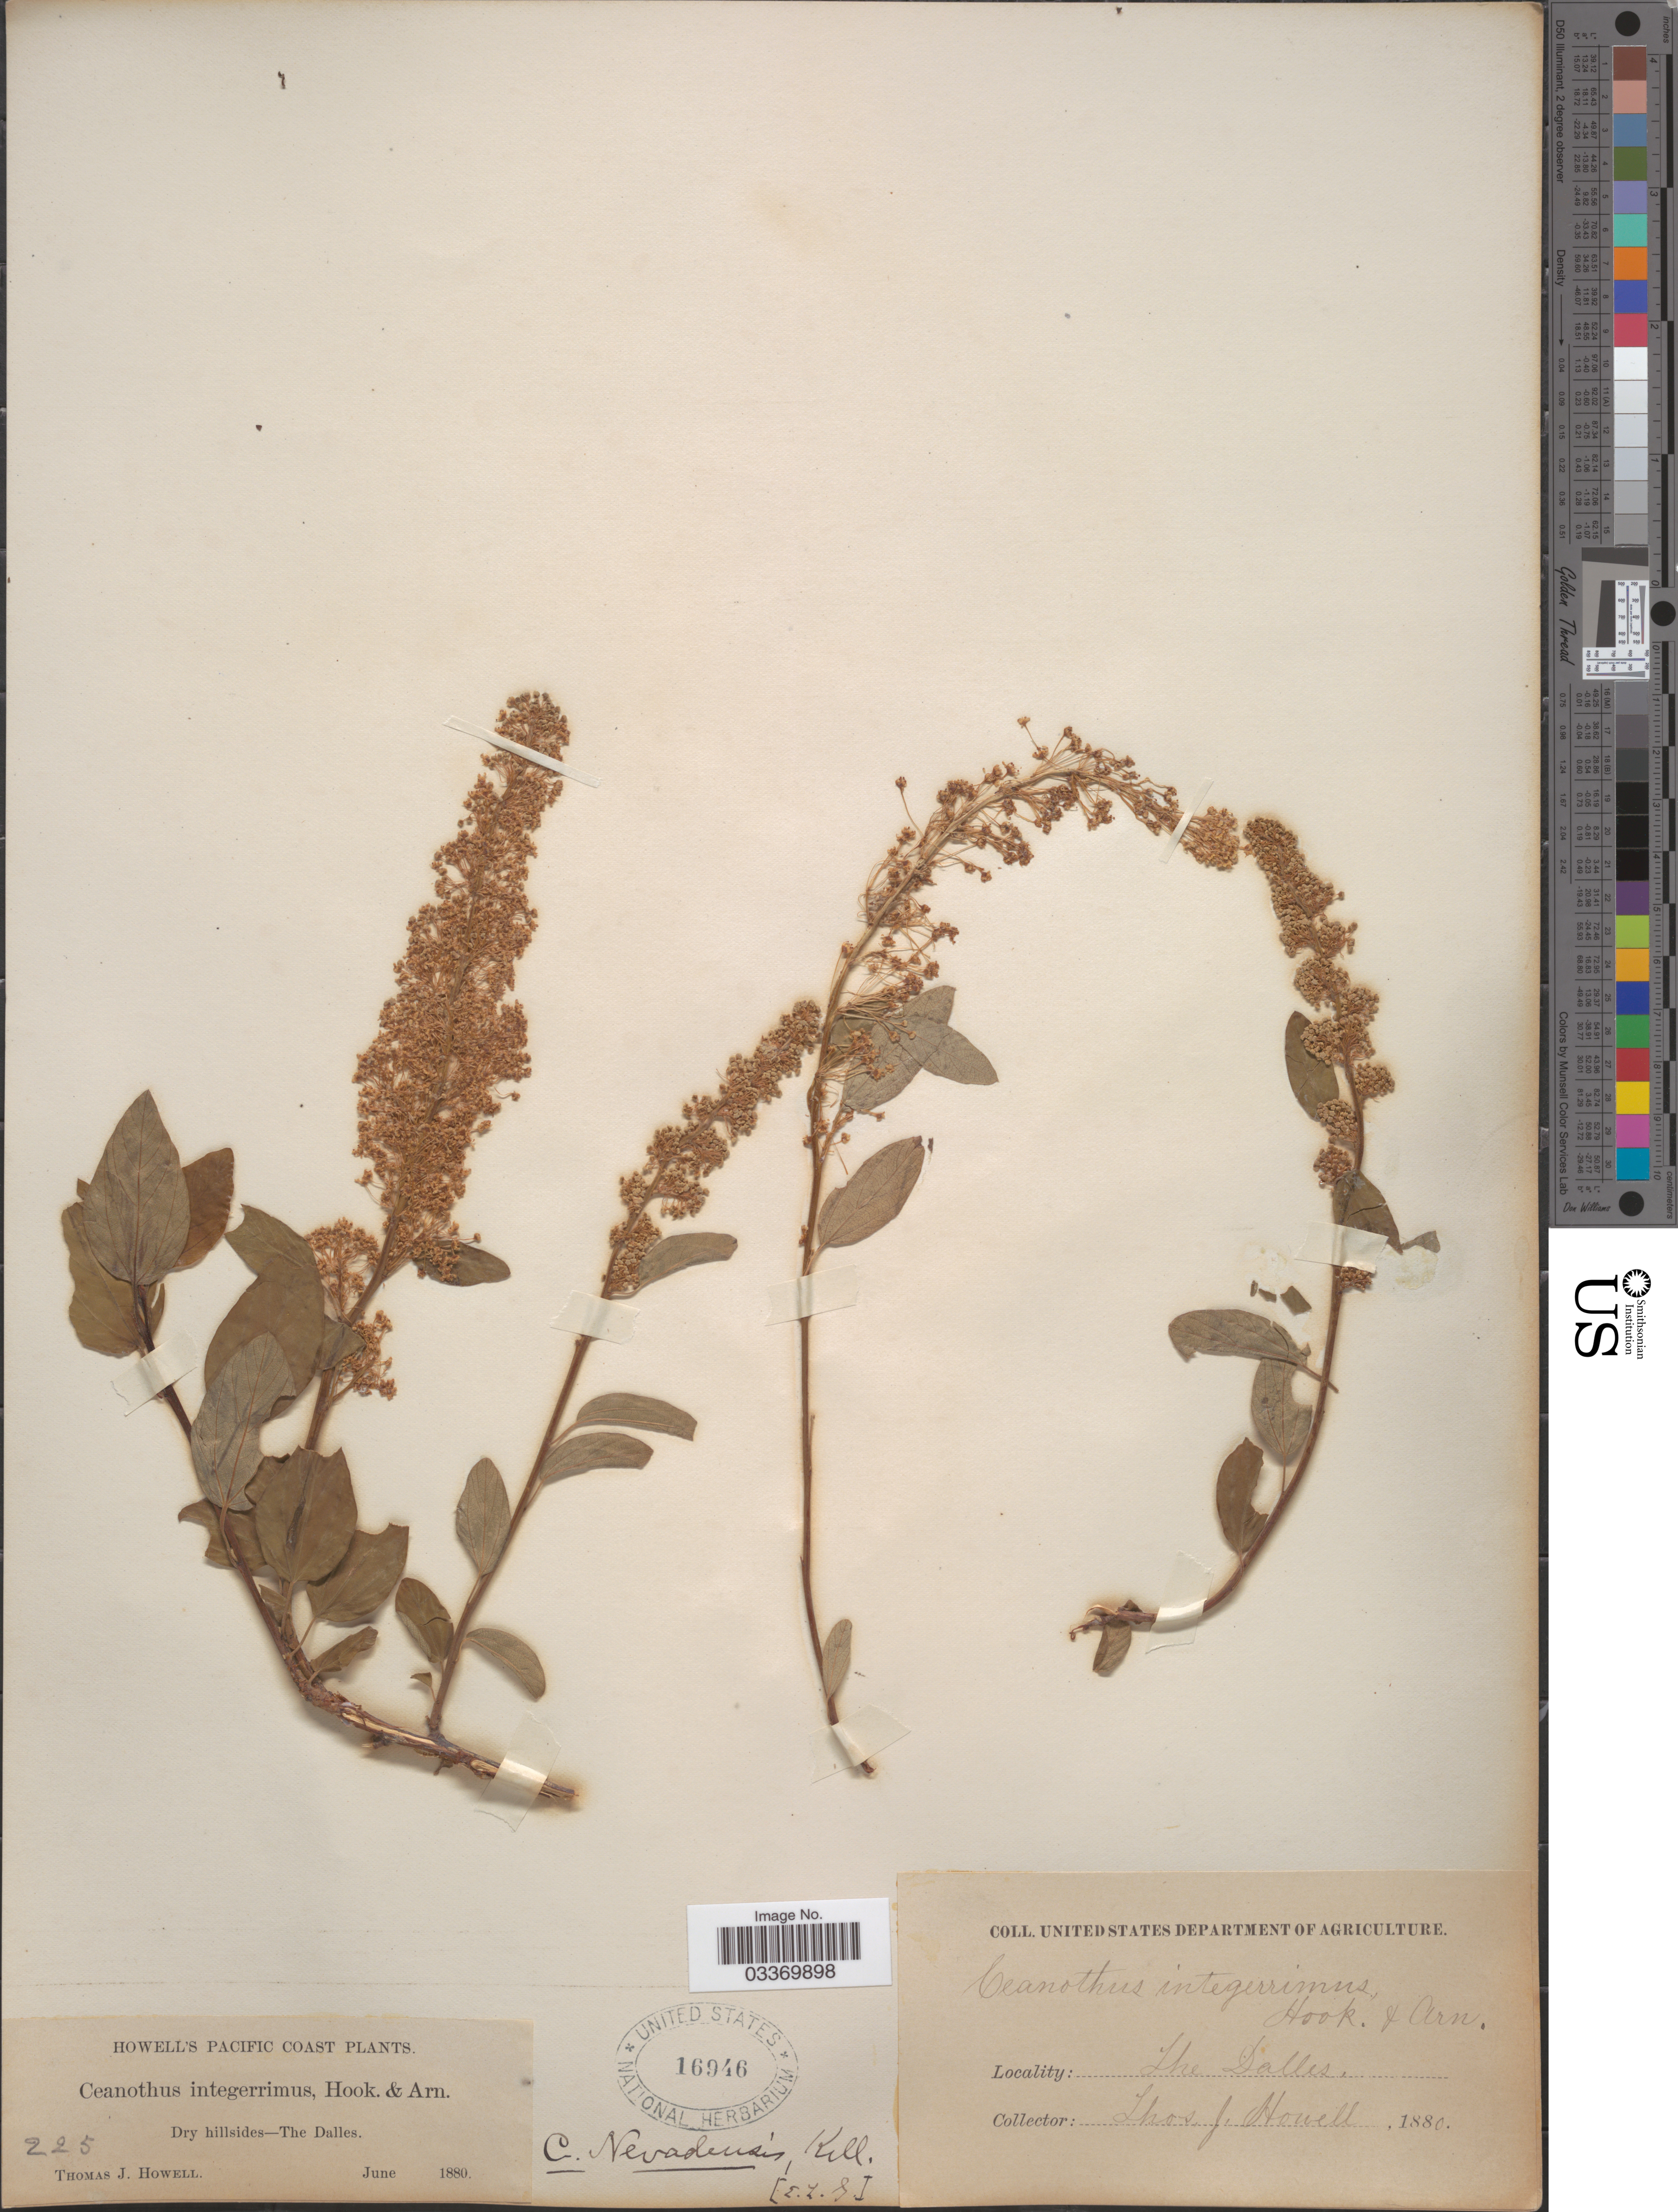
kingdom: Plantae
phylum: Tracheophyta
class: Magnoliopsida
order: Rosales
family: Rhamnaceae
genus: Ceanothus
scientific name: Ceanothus nevadensis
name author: Kellogg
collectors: T. J. Howell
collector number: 225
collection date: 1880-06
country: United States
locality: Pacific Coast. The Dalles.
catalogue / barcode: US 16946